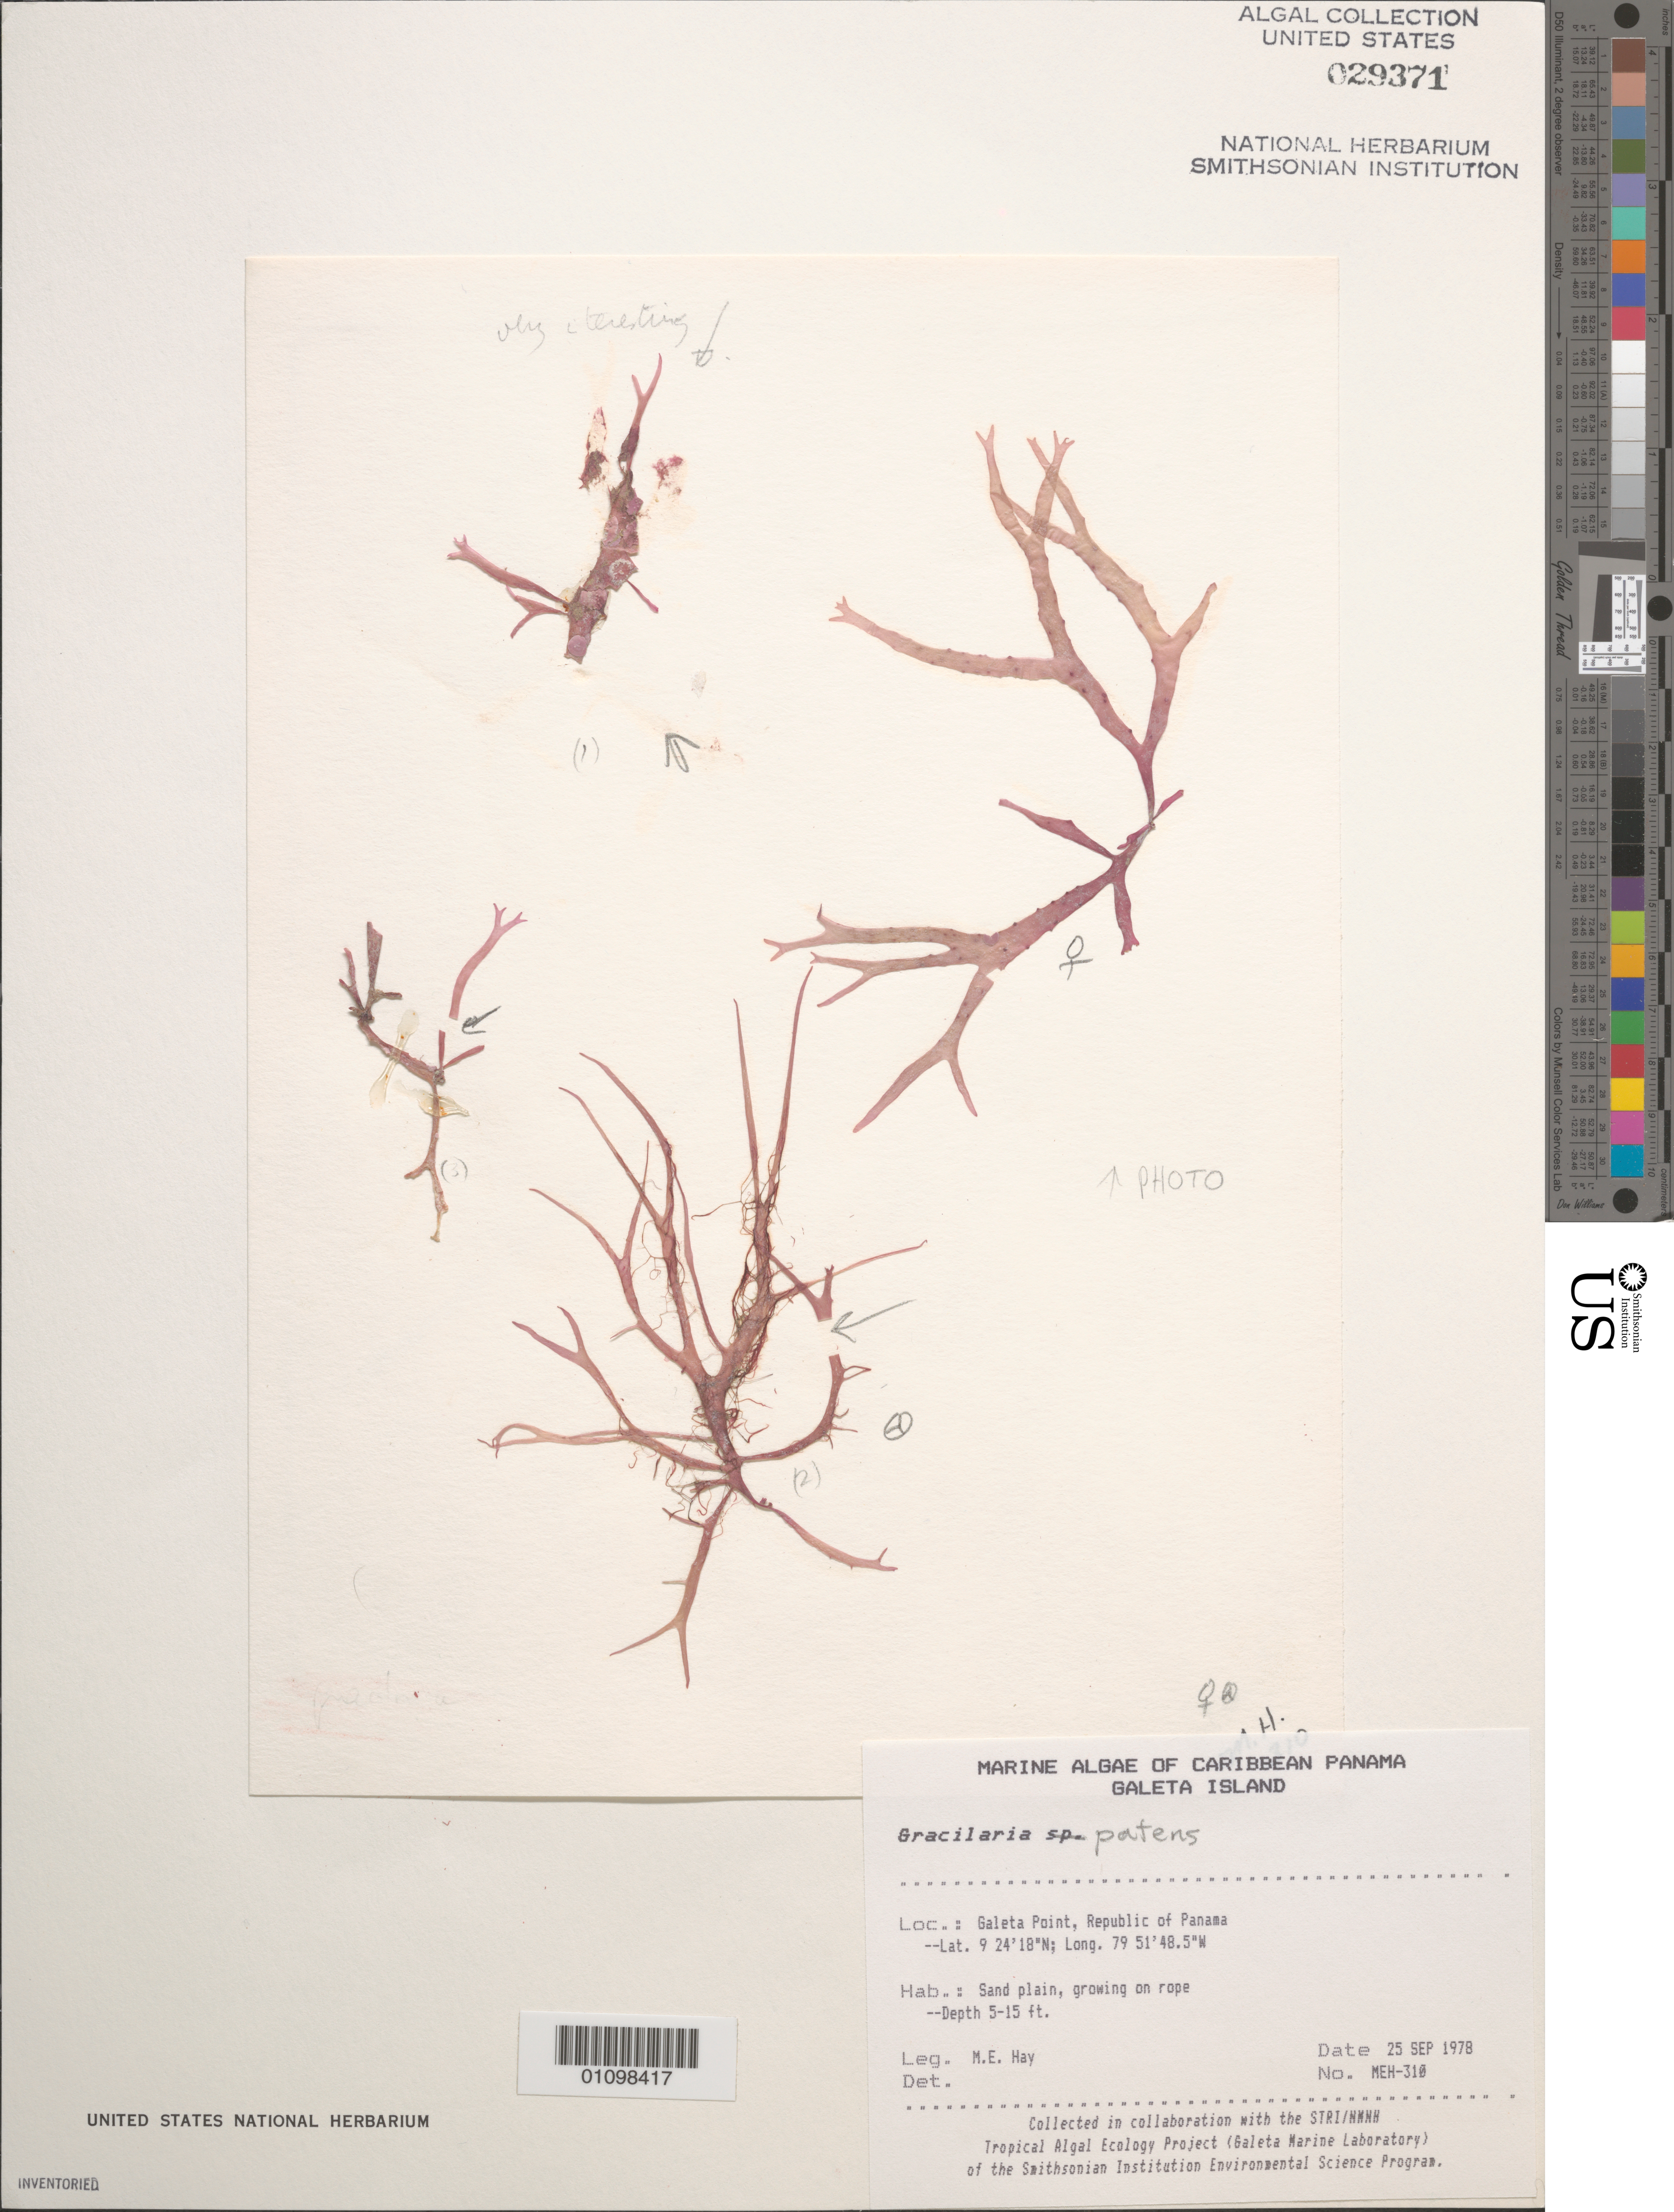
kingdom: Plantae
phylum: Rhodophyta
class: Florideophyceae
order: Gracilariales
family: Gracilariaceae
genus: Gracilaria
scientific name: Gracilaria patens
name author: P. Crouan & H. Crouan in Schramm & Maze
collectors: M. E. Hay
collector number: MEH-310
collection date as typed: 25 Sep 1978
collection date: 1978-09-25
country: Panama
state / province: Colón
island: Galeta Island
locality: Galeta Point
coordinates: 9 24' 18" N, 79 51' 48.5" W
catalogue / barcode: US 29371